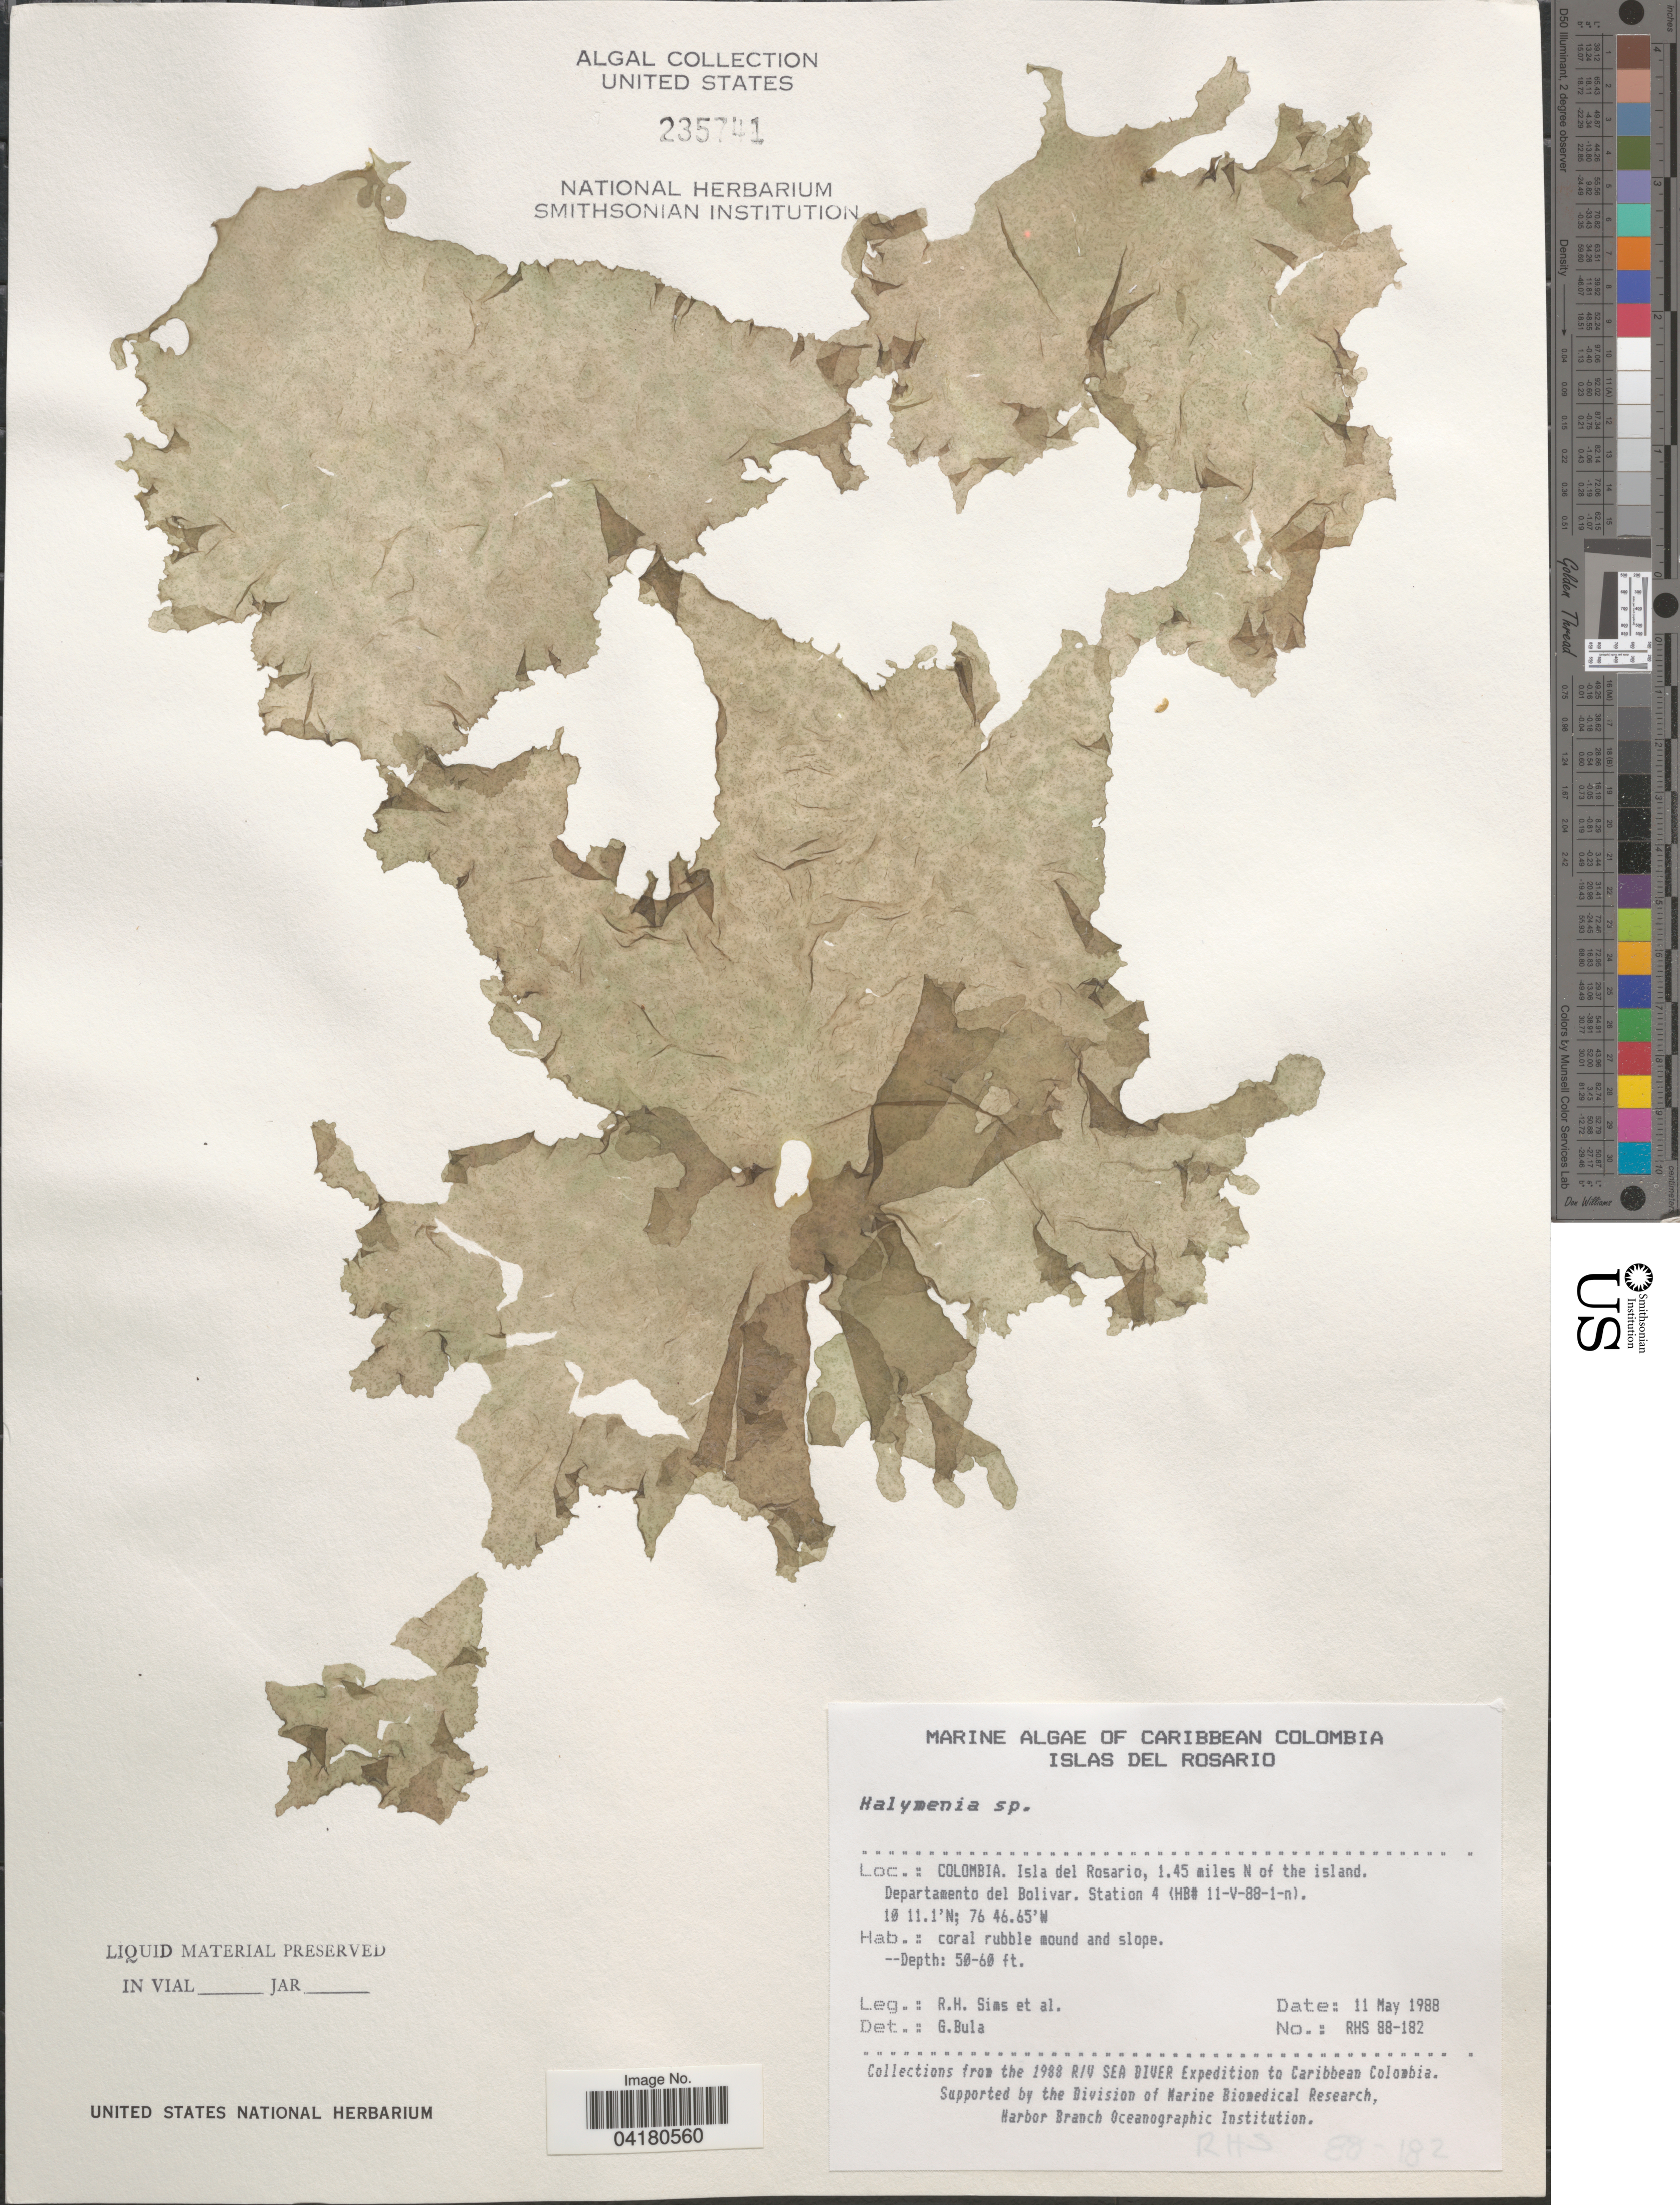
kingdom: Plantae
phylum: Rhodophyta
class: Florideophyceae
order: Halymeniales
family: Halymeniaceae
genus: Halymenia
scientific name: Halymenia sp.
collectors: R. H. Sims & et al.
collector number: RHS 88-182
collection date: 1988-05-11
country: Colombia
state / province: Bolívar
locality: Caribbean Colombia. Islas del Rosario. Isla del Rosario, 1.45 miles N of the island. Departamento del Bolivar. Station 4 (HB# 11-V-88-1-n). The 1988 R/V Sea Diver Expedition to Caribbean Colombia.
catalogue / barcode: US 235741